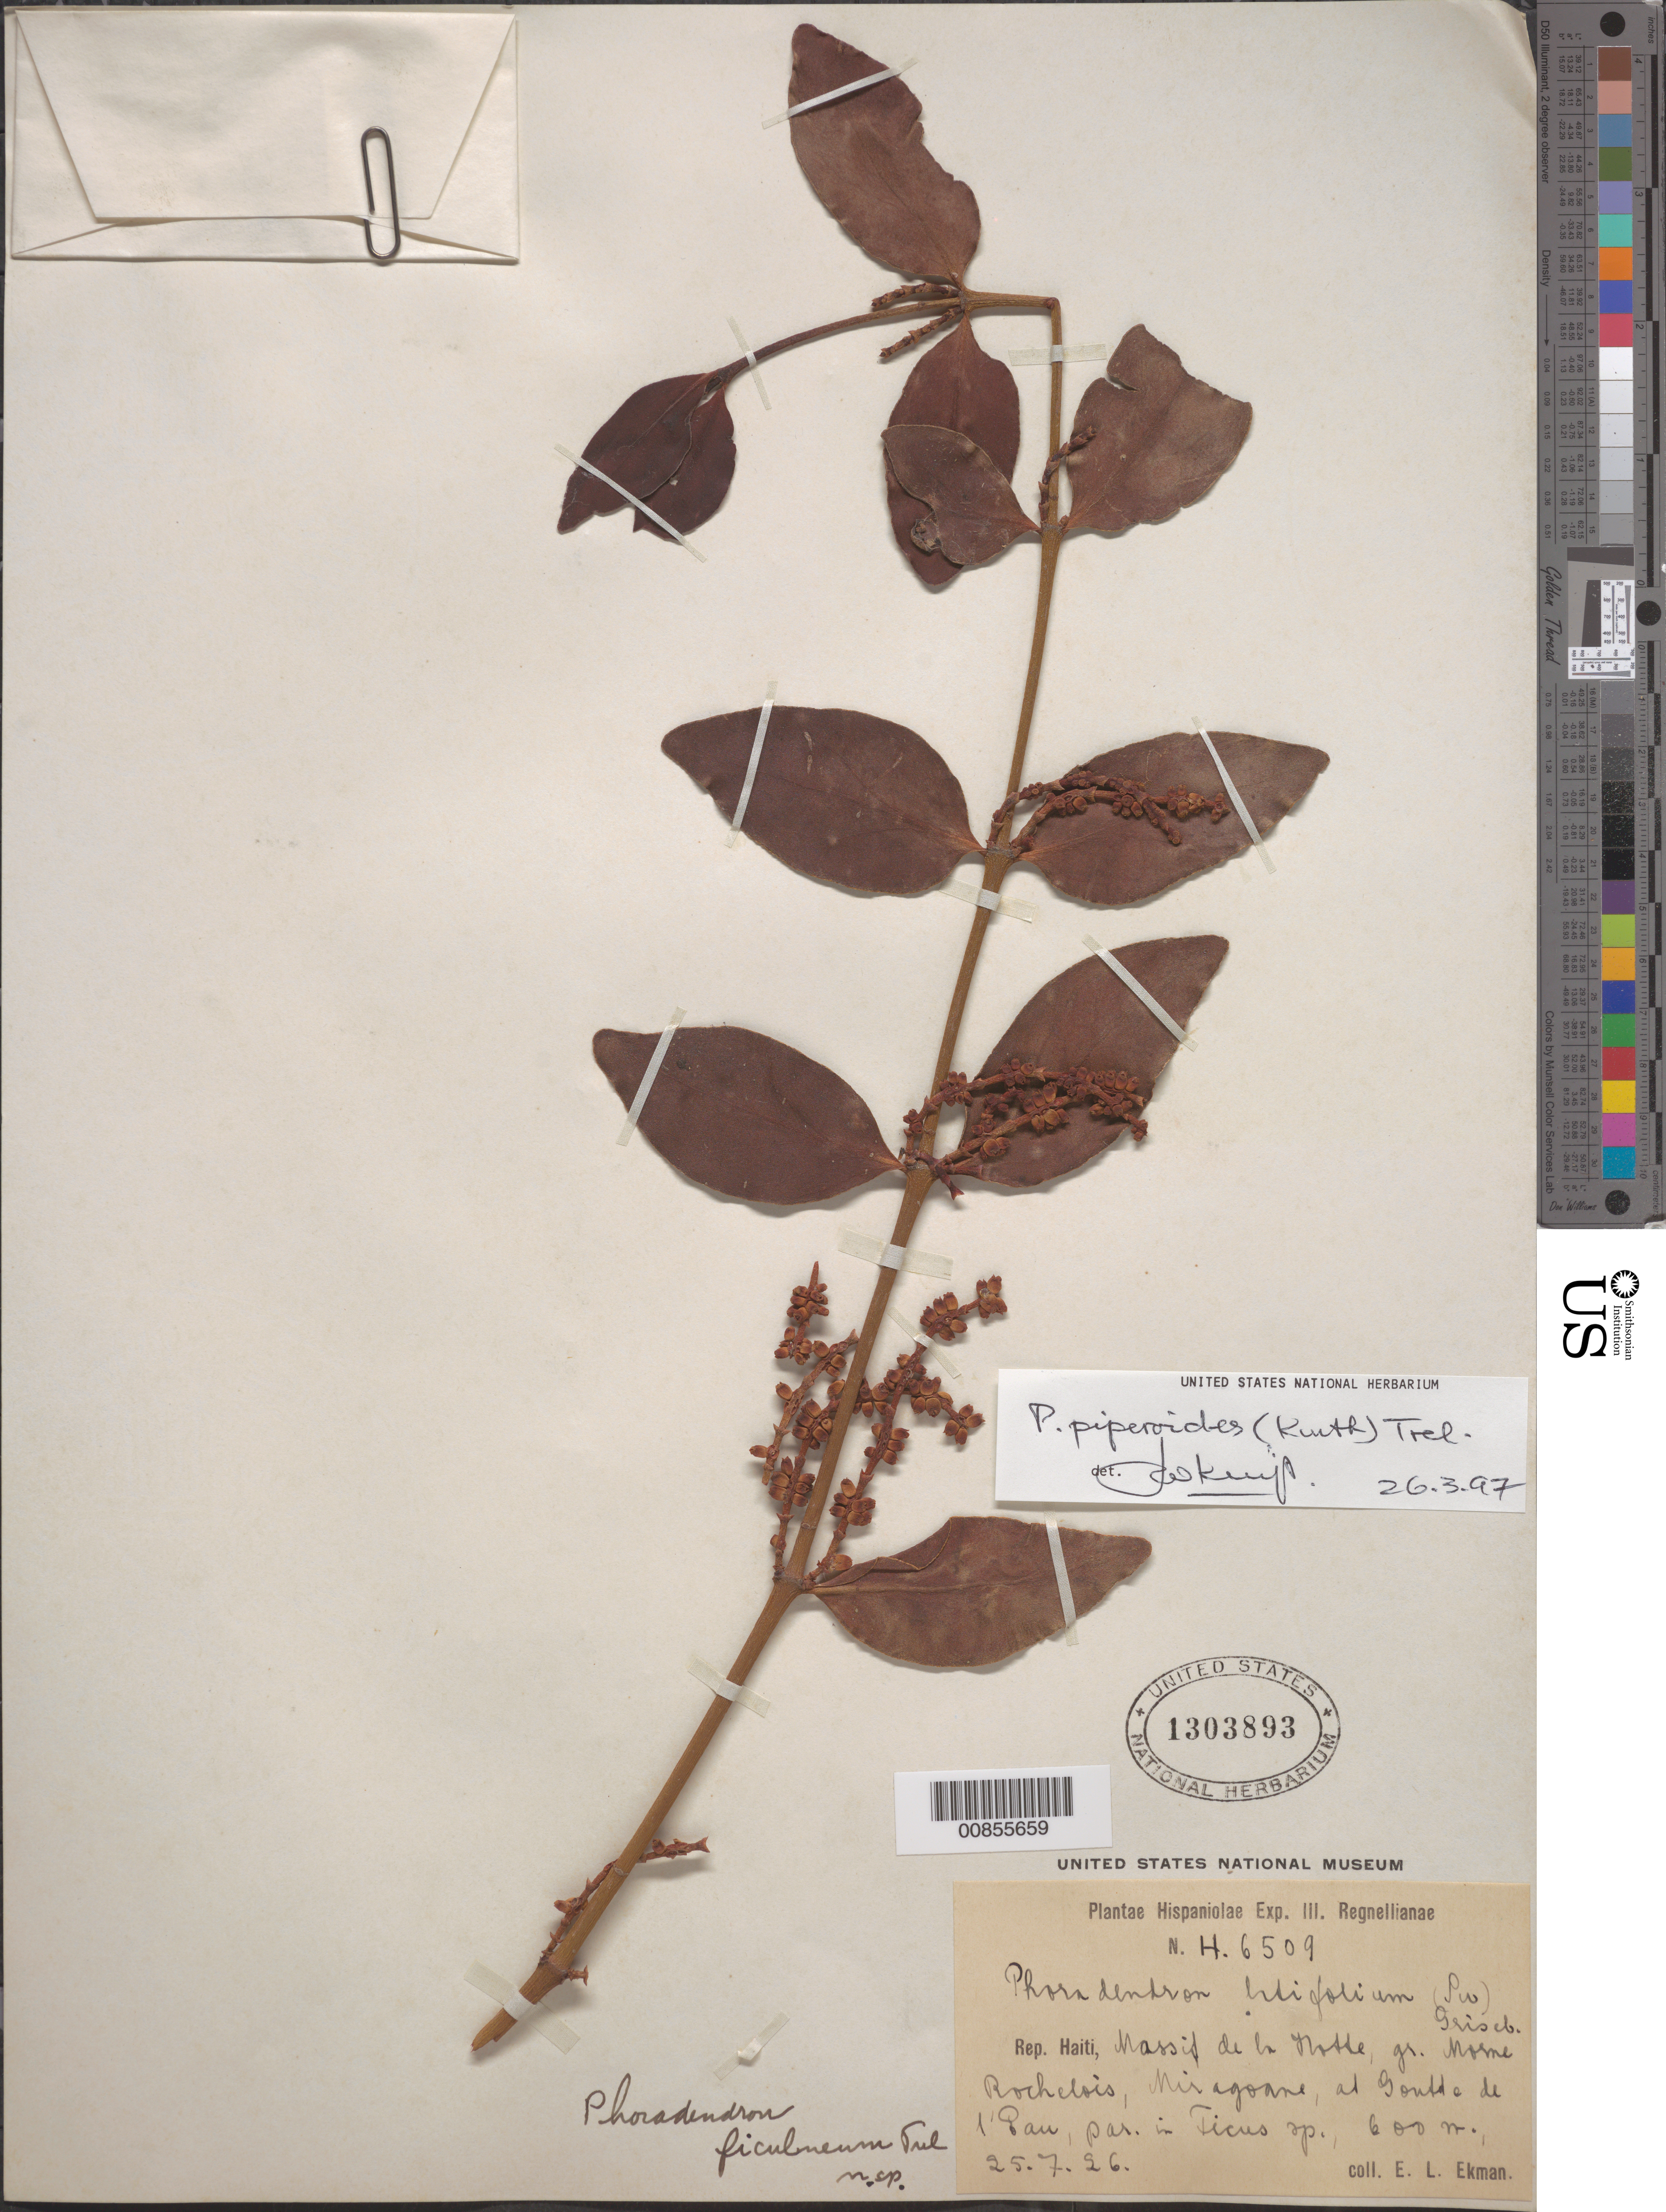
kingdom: Plantae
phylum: Tracheophyta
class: Magnoliopsida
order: Santalales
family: Viscaceae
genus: Phoradendron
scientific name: Phoradendron piperoides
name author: (Kunth) Trel.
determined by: Kuijt, Job, (CANADA)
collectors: E. L. Ekman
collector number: H 6509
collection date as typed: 25 Jul 1926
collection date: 1926-07-25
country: Haiti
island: Hispaniola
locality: Massif de la Hotte, gr. Morne Rochelois, Miragoane, at Goutte de "l'Pau".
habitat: In Ficus sp.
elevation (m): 600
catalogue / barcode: US 1303893